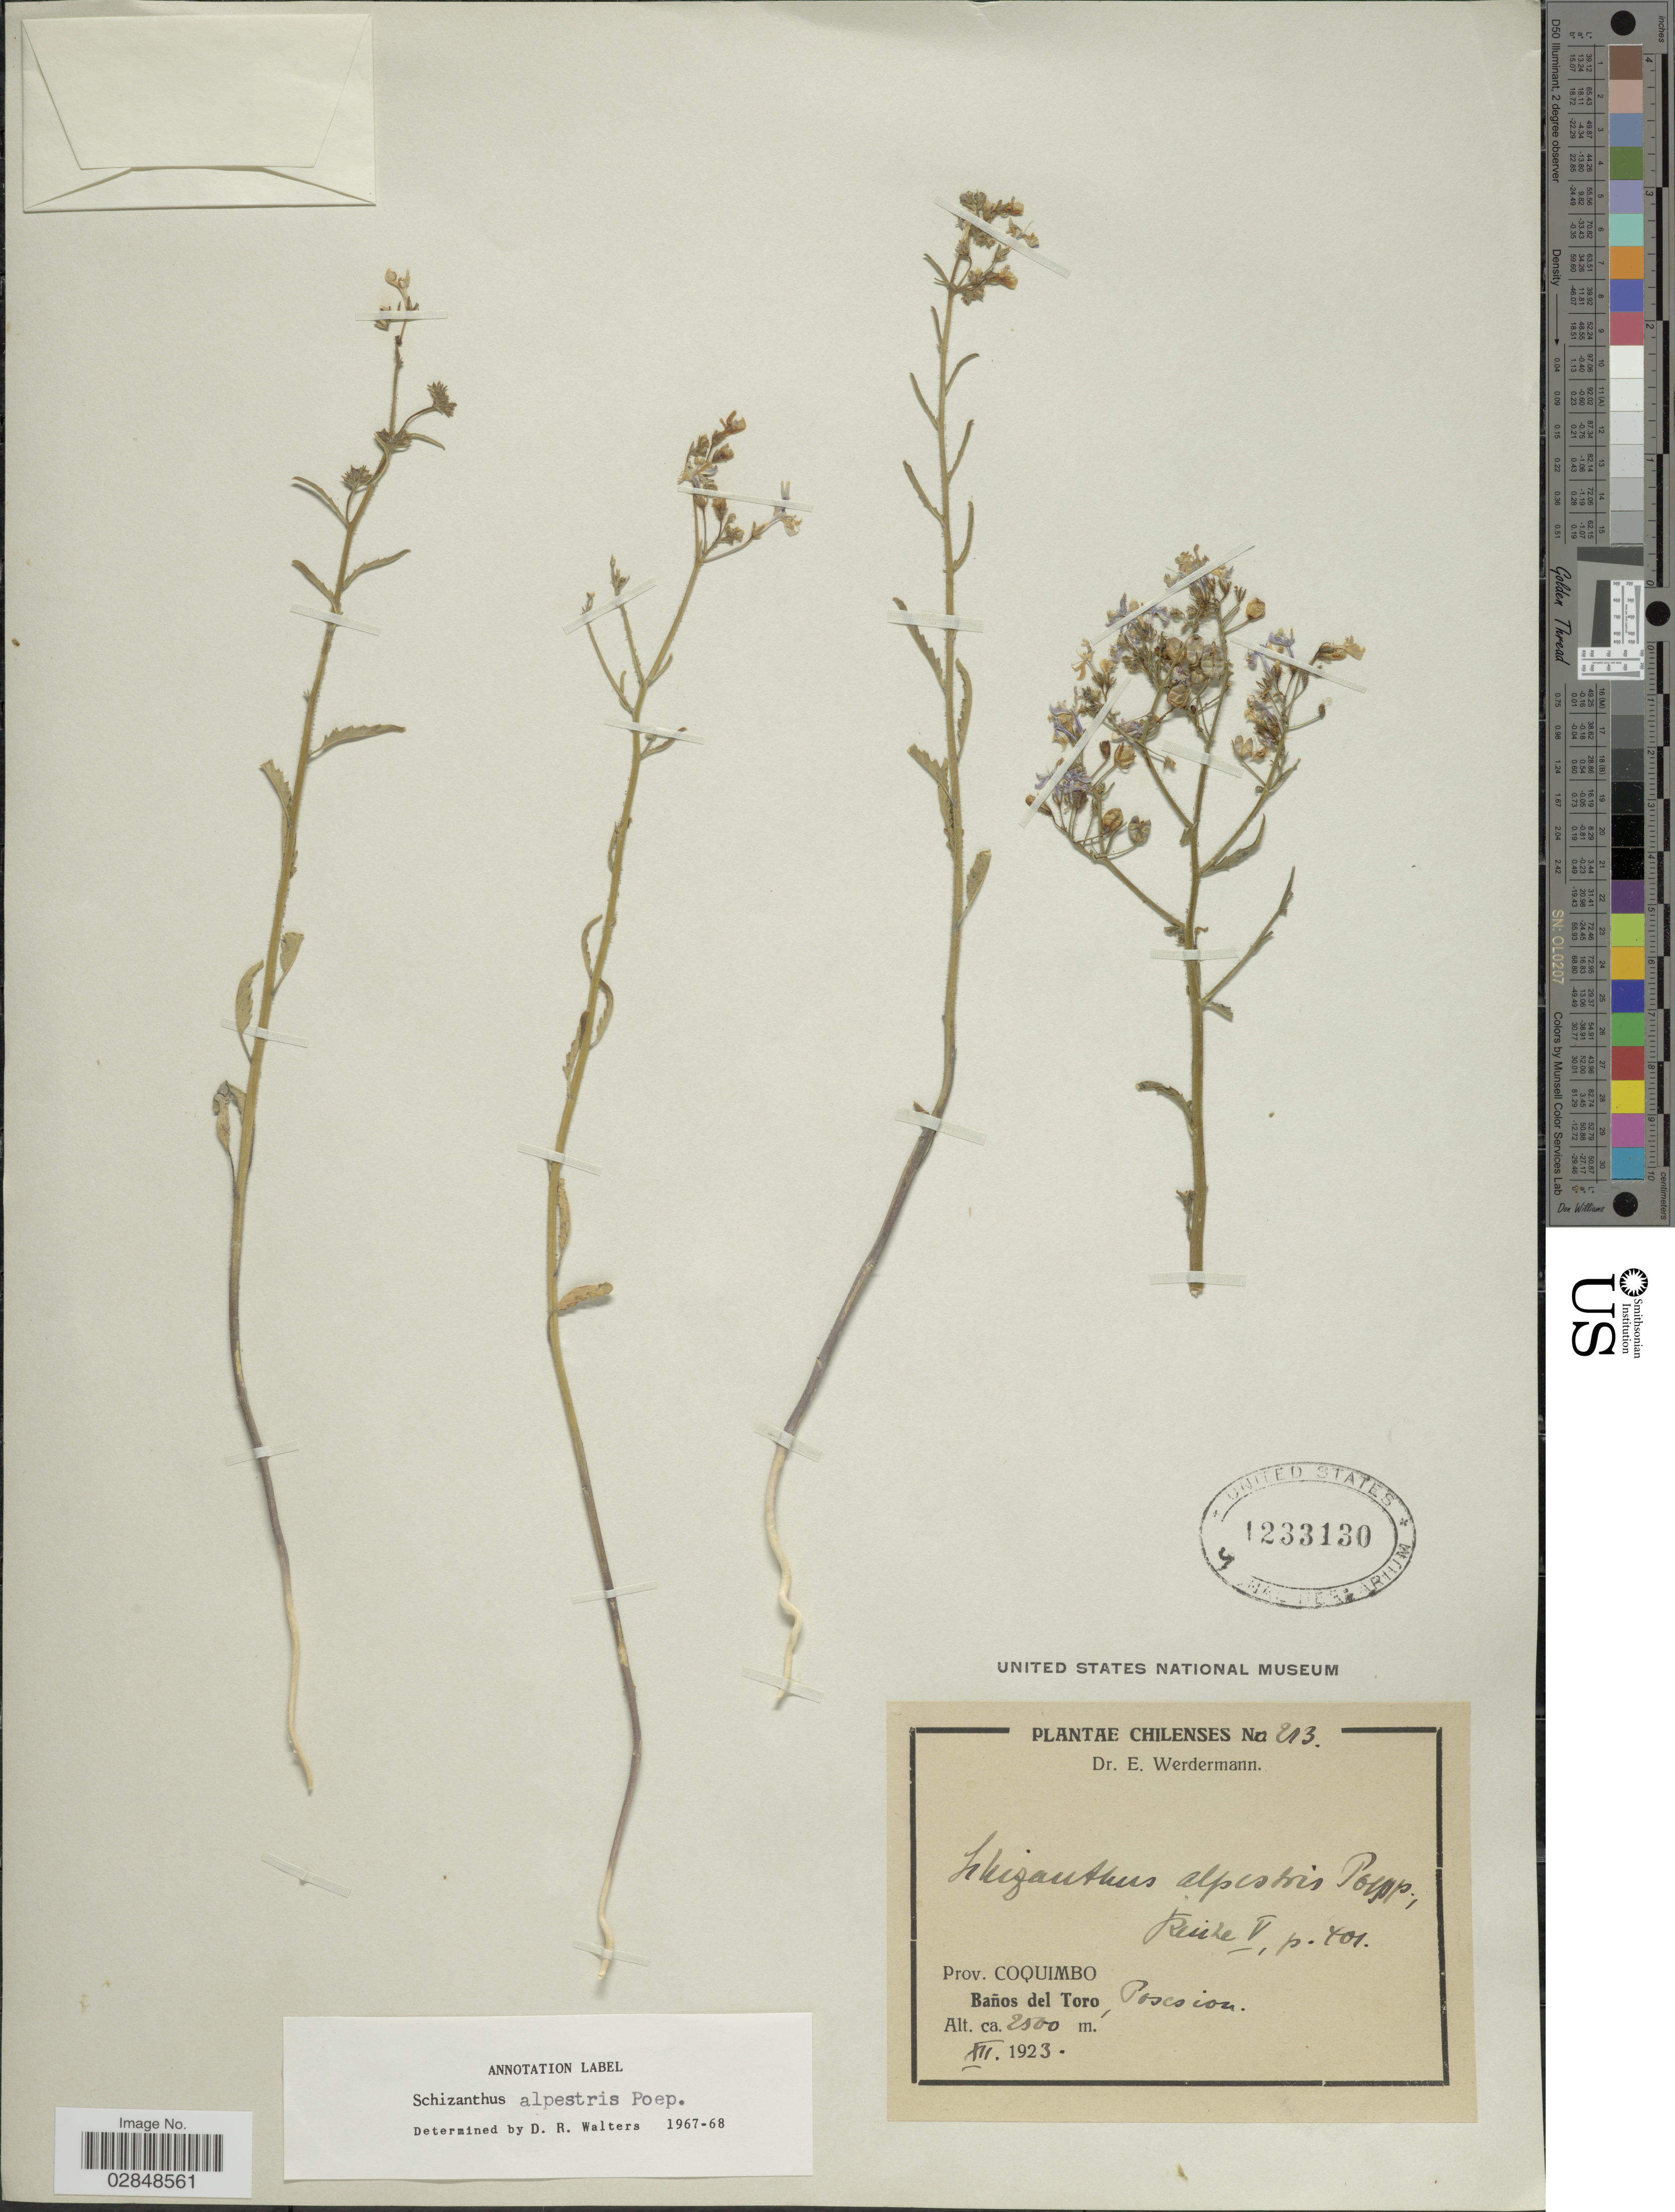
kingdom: Plantae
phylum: Tracheophyta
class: Magnoliopsida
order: Solanales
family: Solanaceae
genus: Schizanthus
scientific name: Schizanthus alpestris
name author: Poepp. ex Benth.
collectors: E. Werdermann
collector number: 213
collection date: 1923-12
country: Chile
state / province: Coquimbo (IV)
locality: Baños del Toro, Poscsion.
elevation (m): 2500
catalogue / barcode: US 1233130